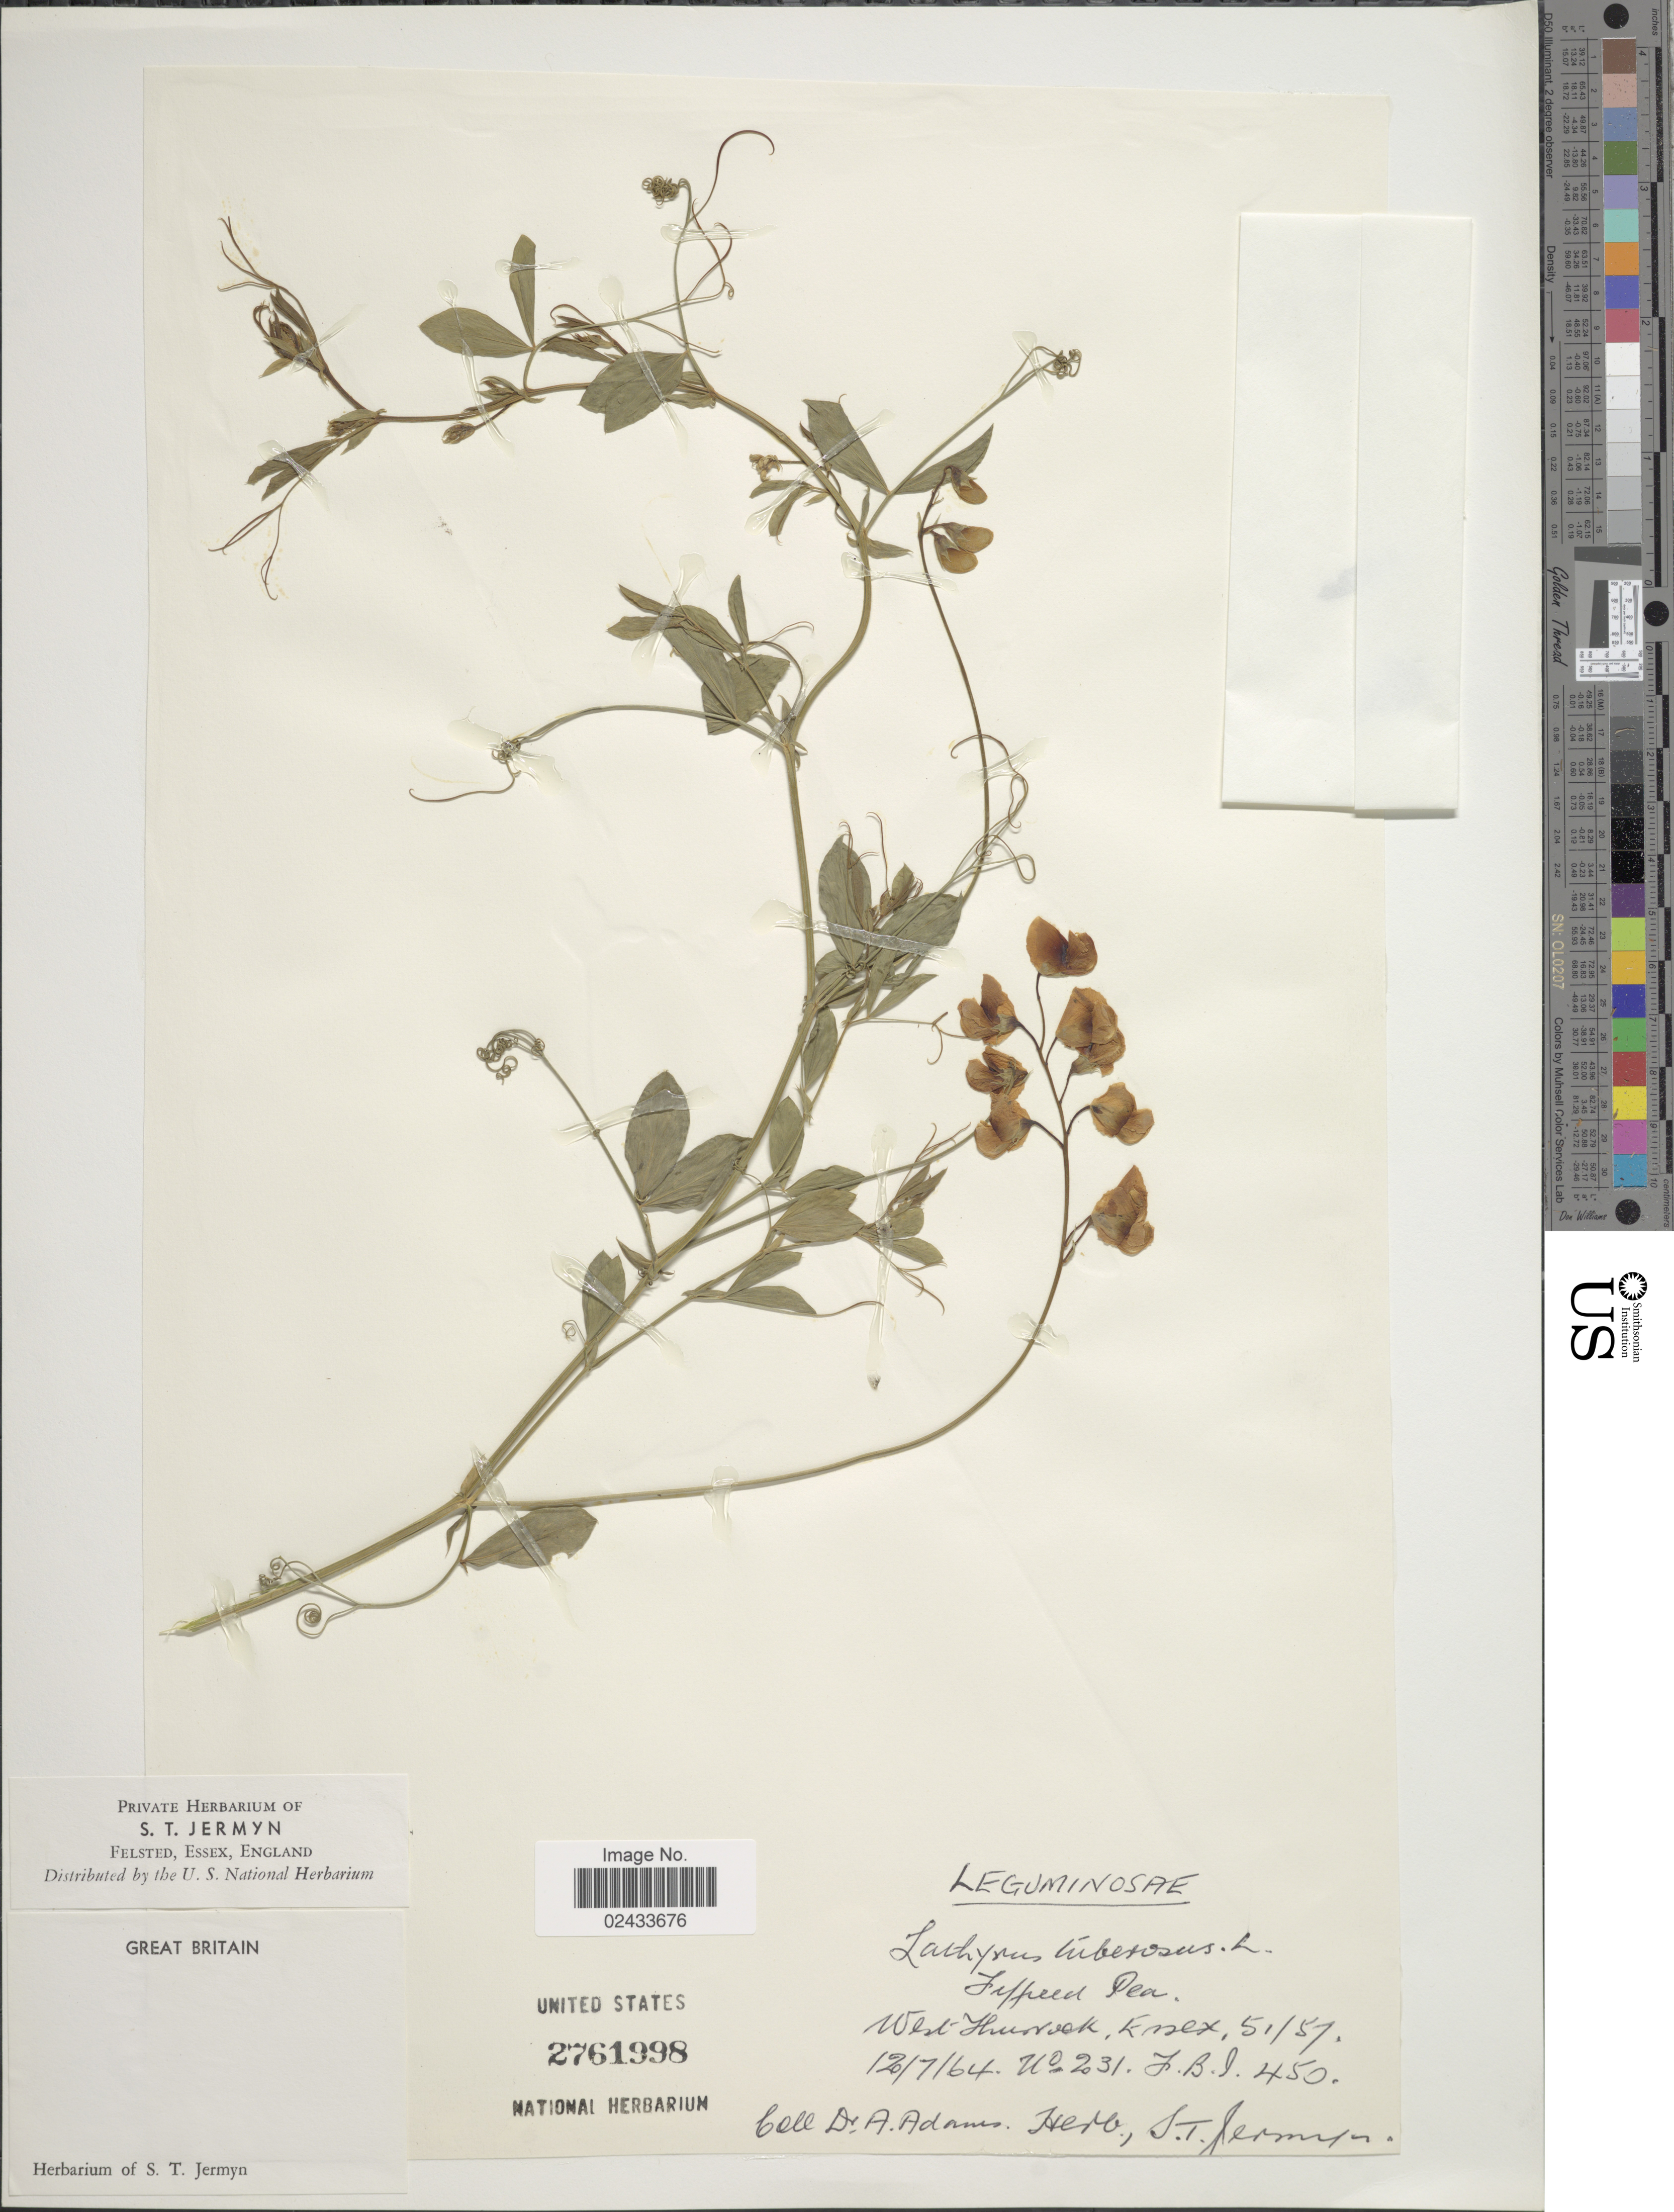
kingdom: Plantae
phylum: Tracheophyta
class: Magnoliopsida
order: Fabales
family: Fabaceae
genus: Lathyrus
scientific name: Lathyrus tuberosus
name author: L.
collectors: A. M. Adams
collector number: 231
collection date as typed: Transcribed d/m/y: 12/7/64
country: United Kingdom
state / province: England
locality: Great Britain, West Thurrock, Essex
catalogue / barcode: US 2761998